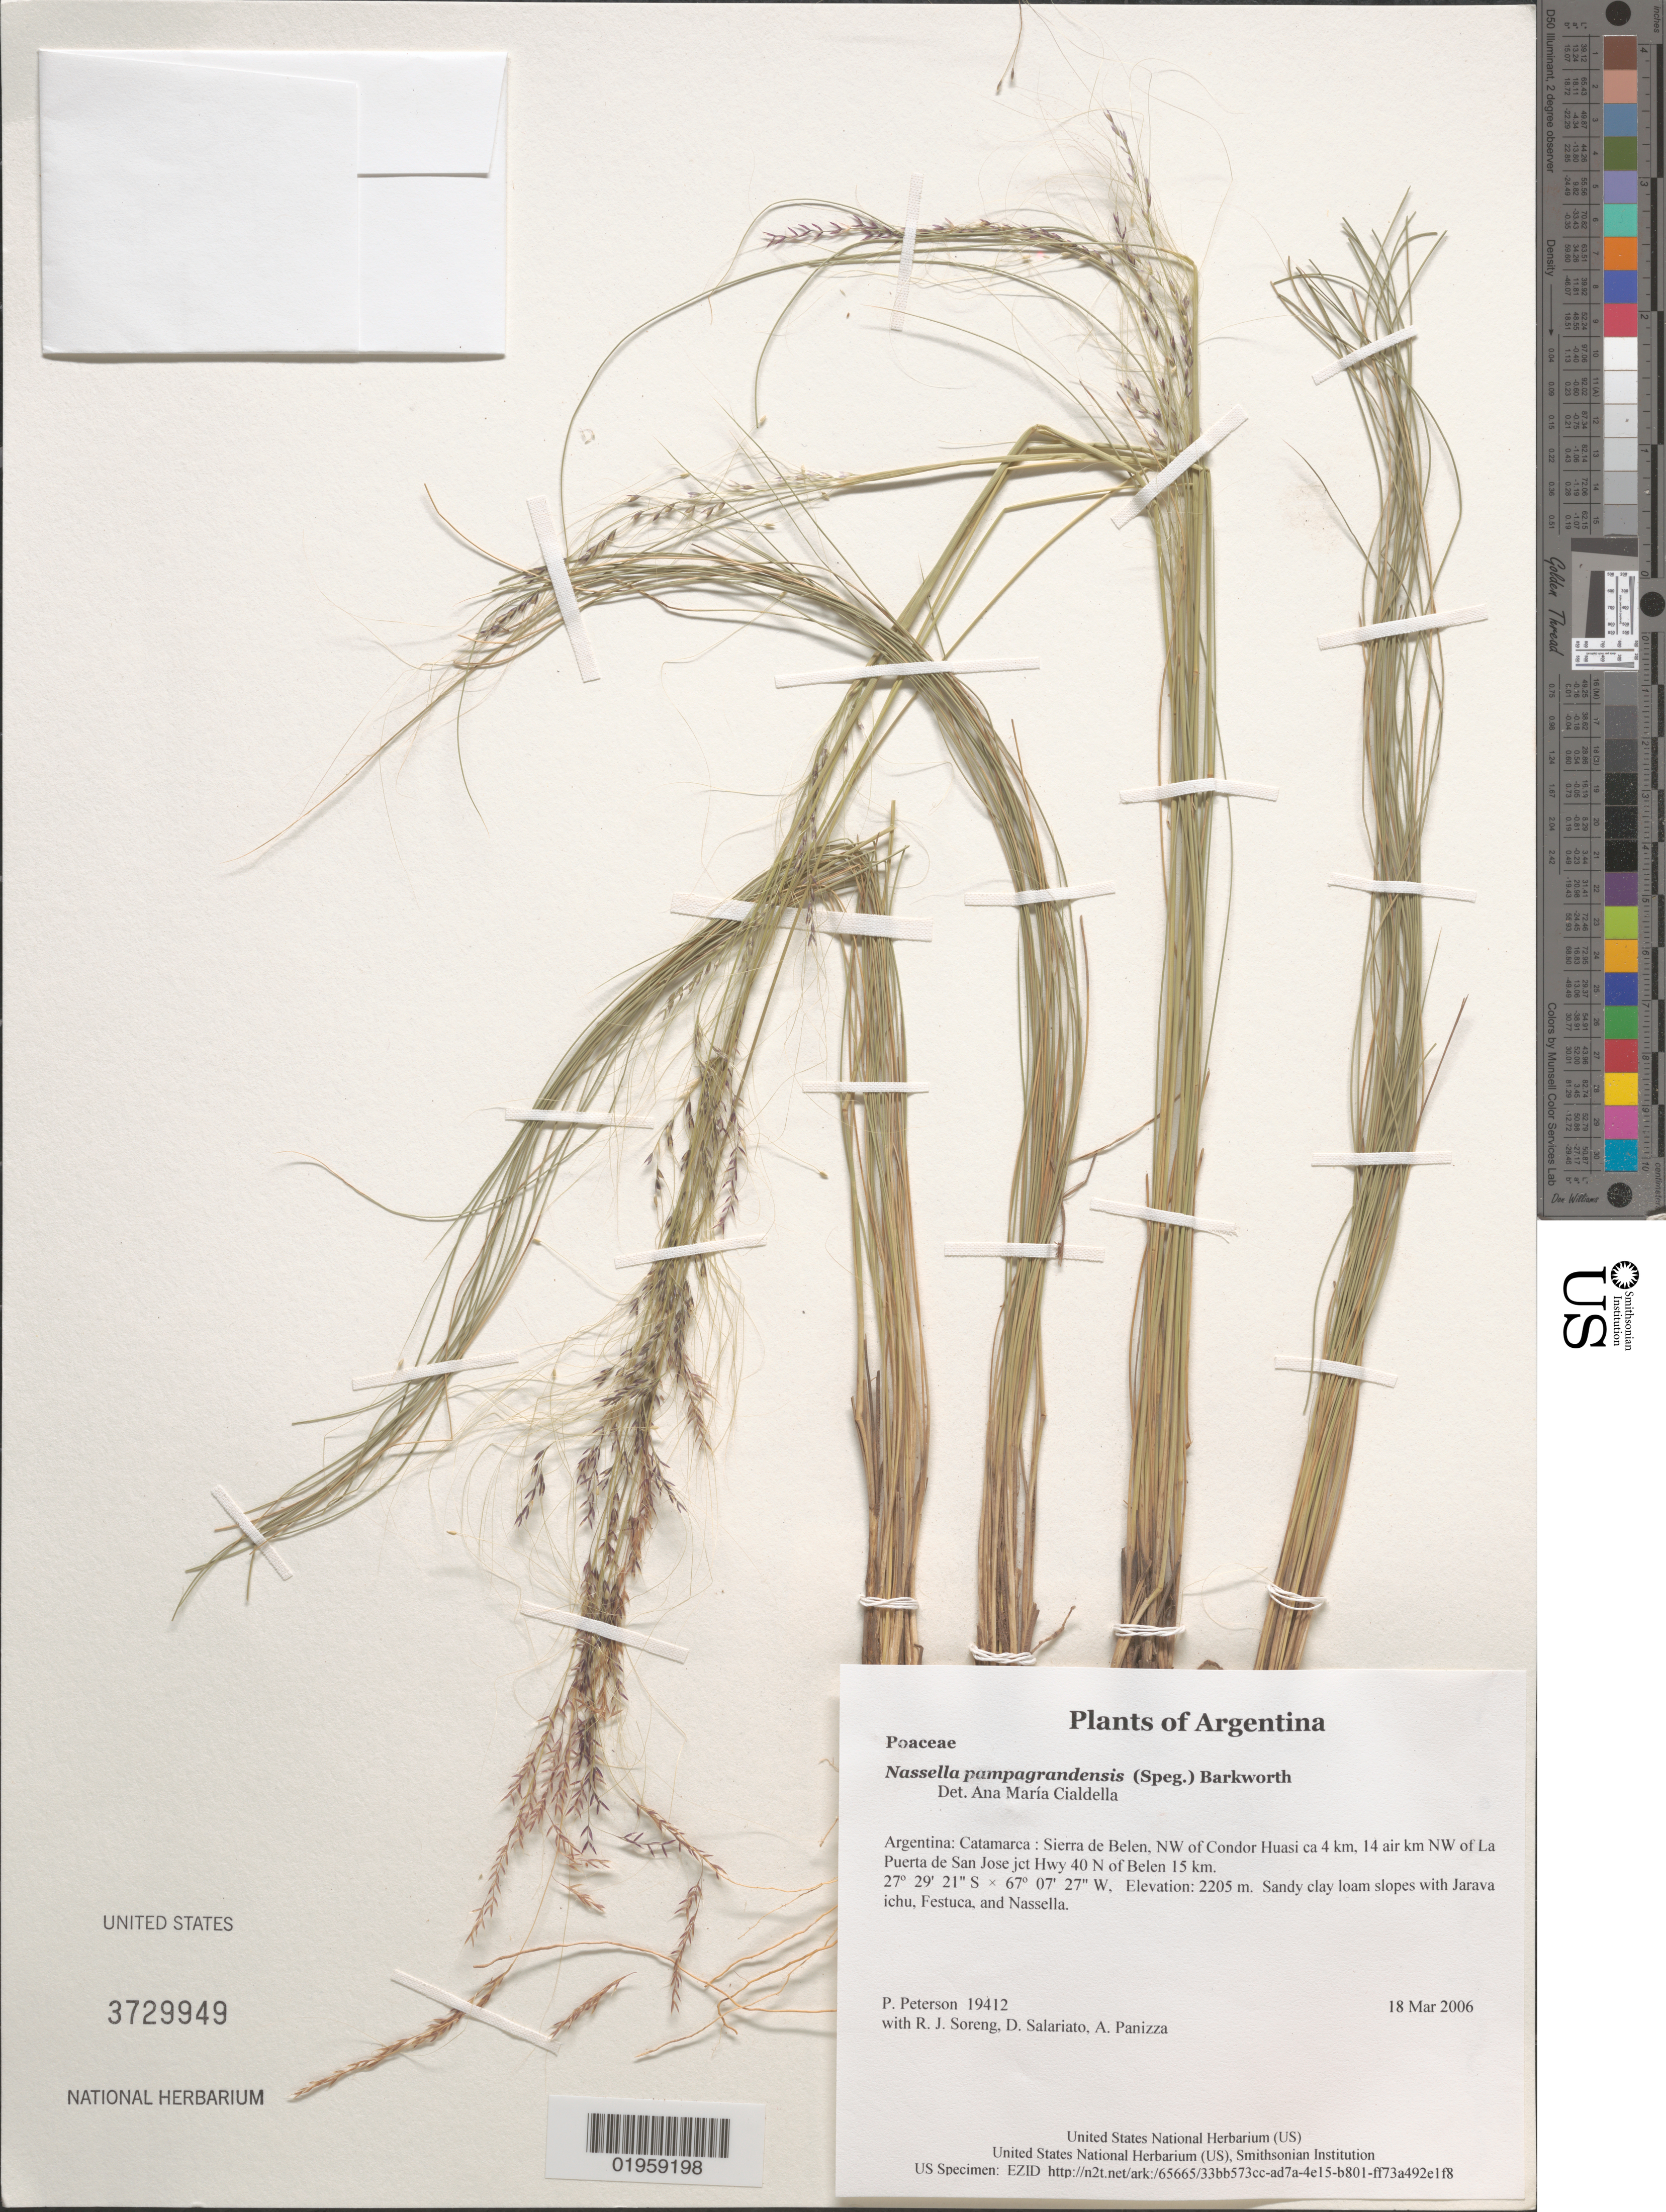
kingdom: Plantae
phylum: Tracheophyta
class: Liliopsida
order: Poales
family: Poaceae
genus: Nassella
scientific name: Nassella pampagrandensis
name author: (Speg.) Barkworth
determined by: Cialdella, A. M.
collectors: P. M. Peterson, R. J. Soreng, D. Salariato & A. Panizza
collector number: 19412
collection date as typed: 18 Mar 2006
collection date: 2006-03-18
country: Argentina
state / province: Catamarca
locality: Sierra de Belen, NW of Condor Huasi ca 4 km, 14 air km NW of La Puerta de San Jose jct Hwy 40 N of Belen 15 km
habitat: Sandy clay loam slopes with Jarava ichu, Festuca, and Nassella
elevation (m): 2205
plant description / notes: US, SI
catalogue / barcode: US 3729949